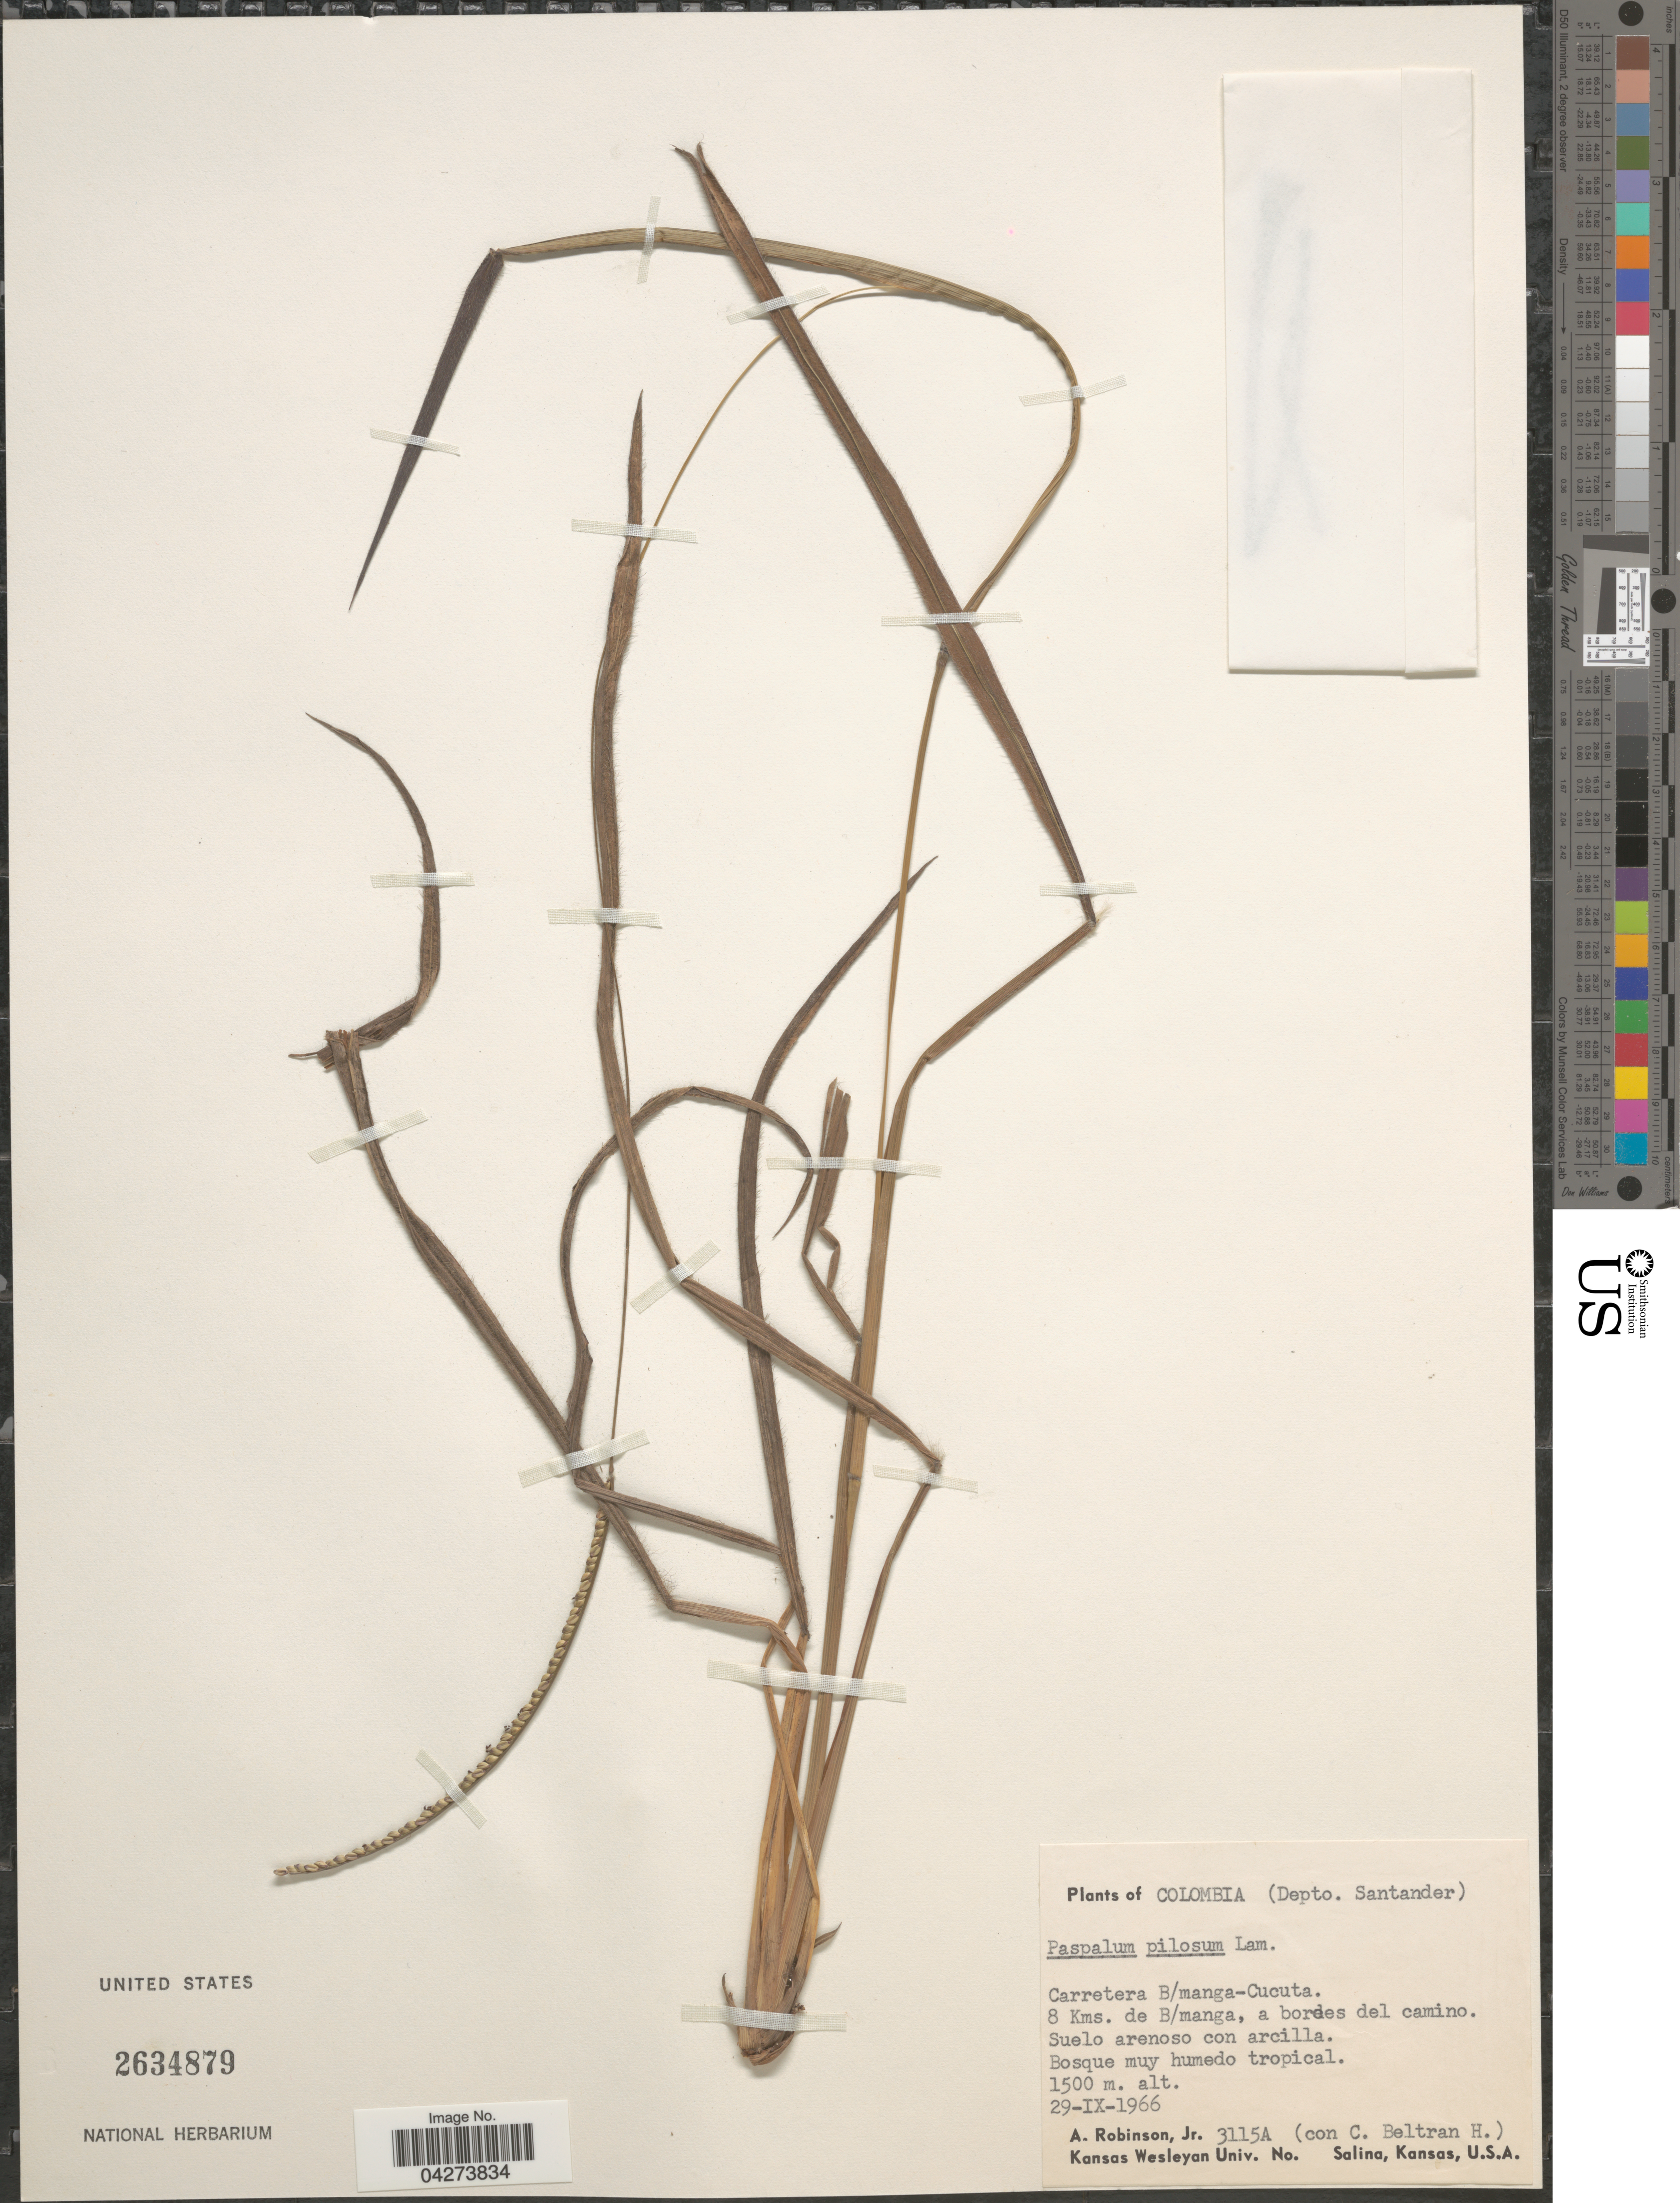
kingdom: Plantae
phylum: Tracheophyta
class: Liliopsida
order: Poales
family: Poaceae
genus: Paspalum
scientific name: Paspalum pilosum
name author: Lam.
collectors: A. Robinson Jr. & C. Beltran H.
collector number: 3115A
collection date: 1966-09-29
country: Colombia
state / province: Santander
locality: (Depto. Santander). 8 Kms. de B/manga, a bordes del camino. Suelo arenoso con arcilla.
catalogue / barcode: US 2634879